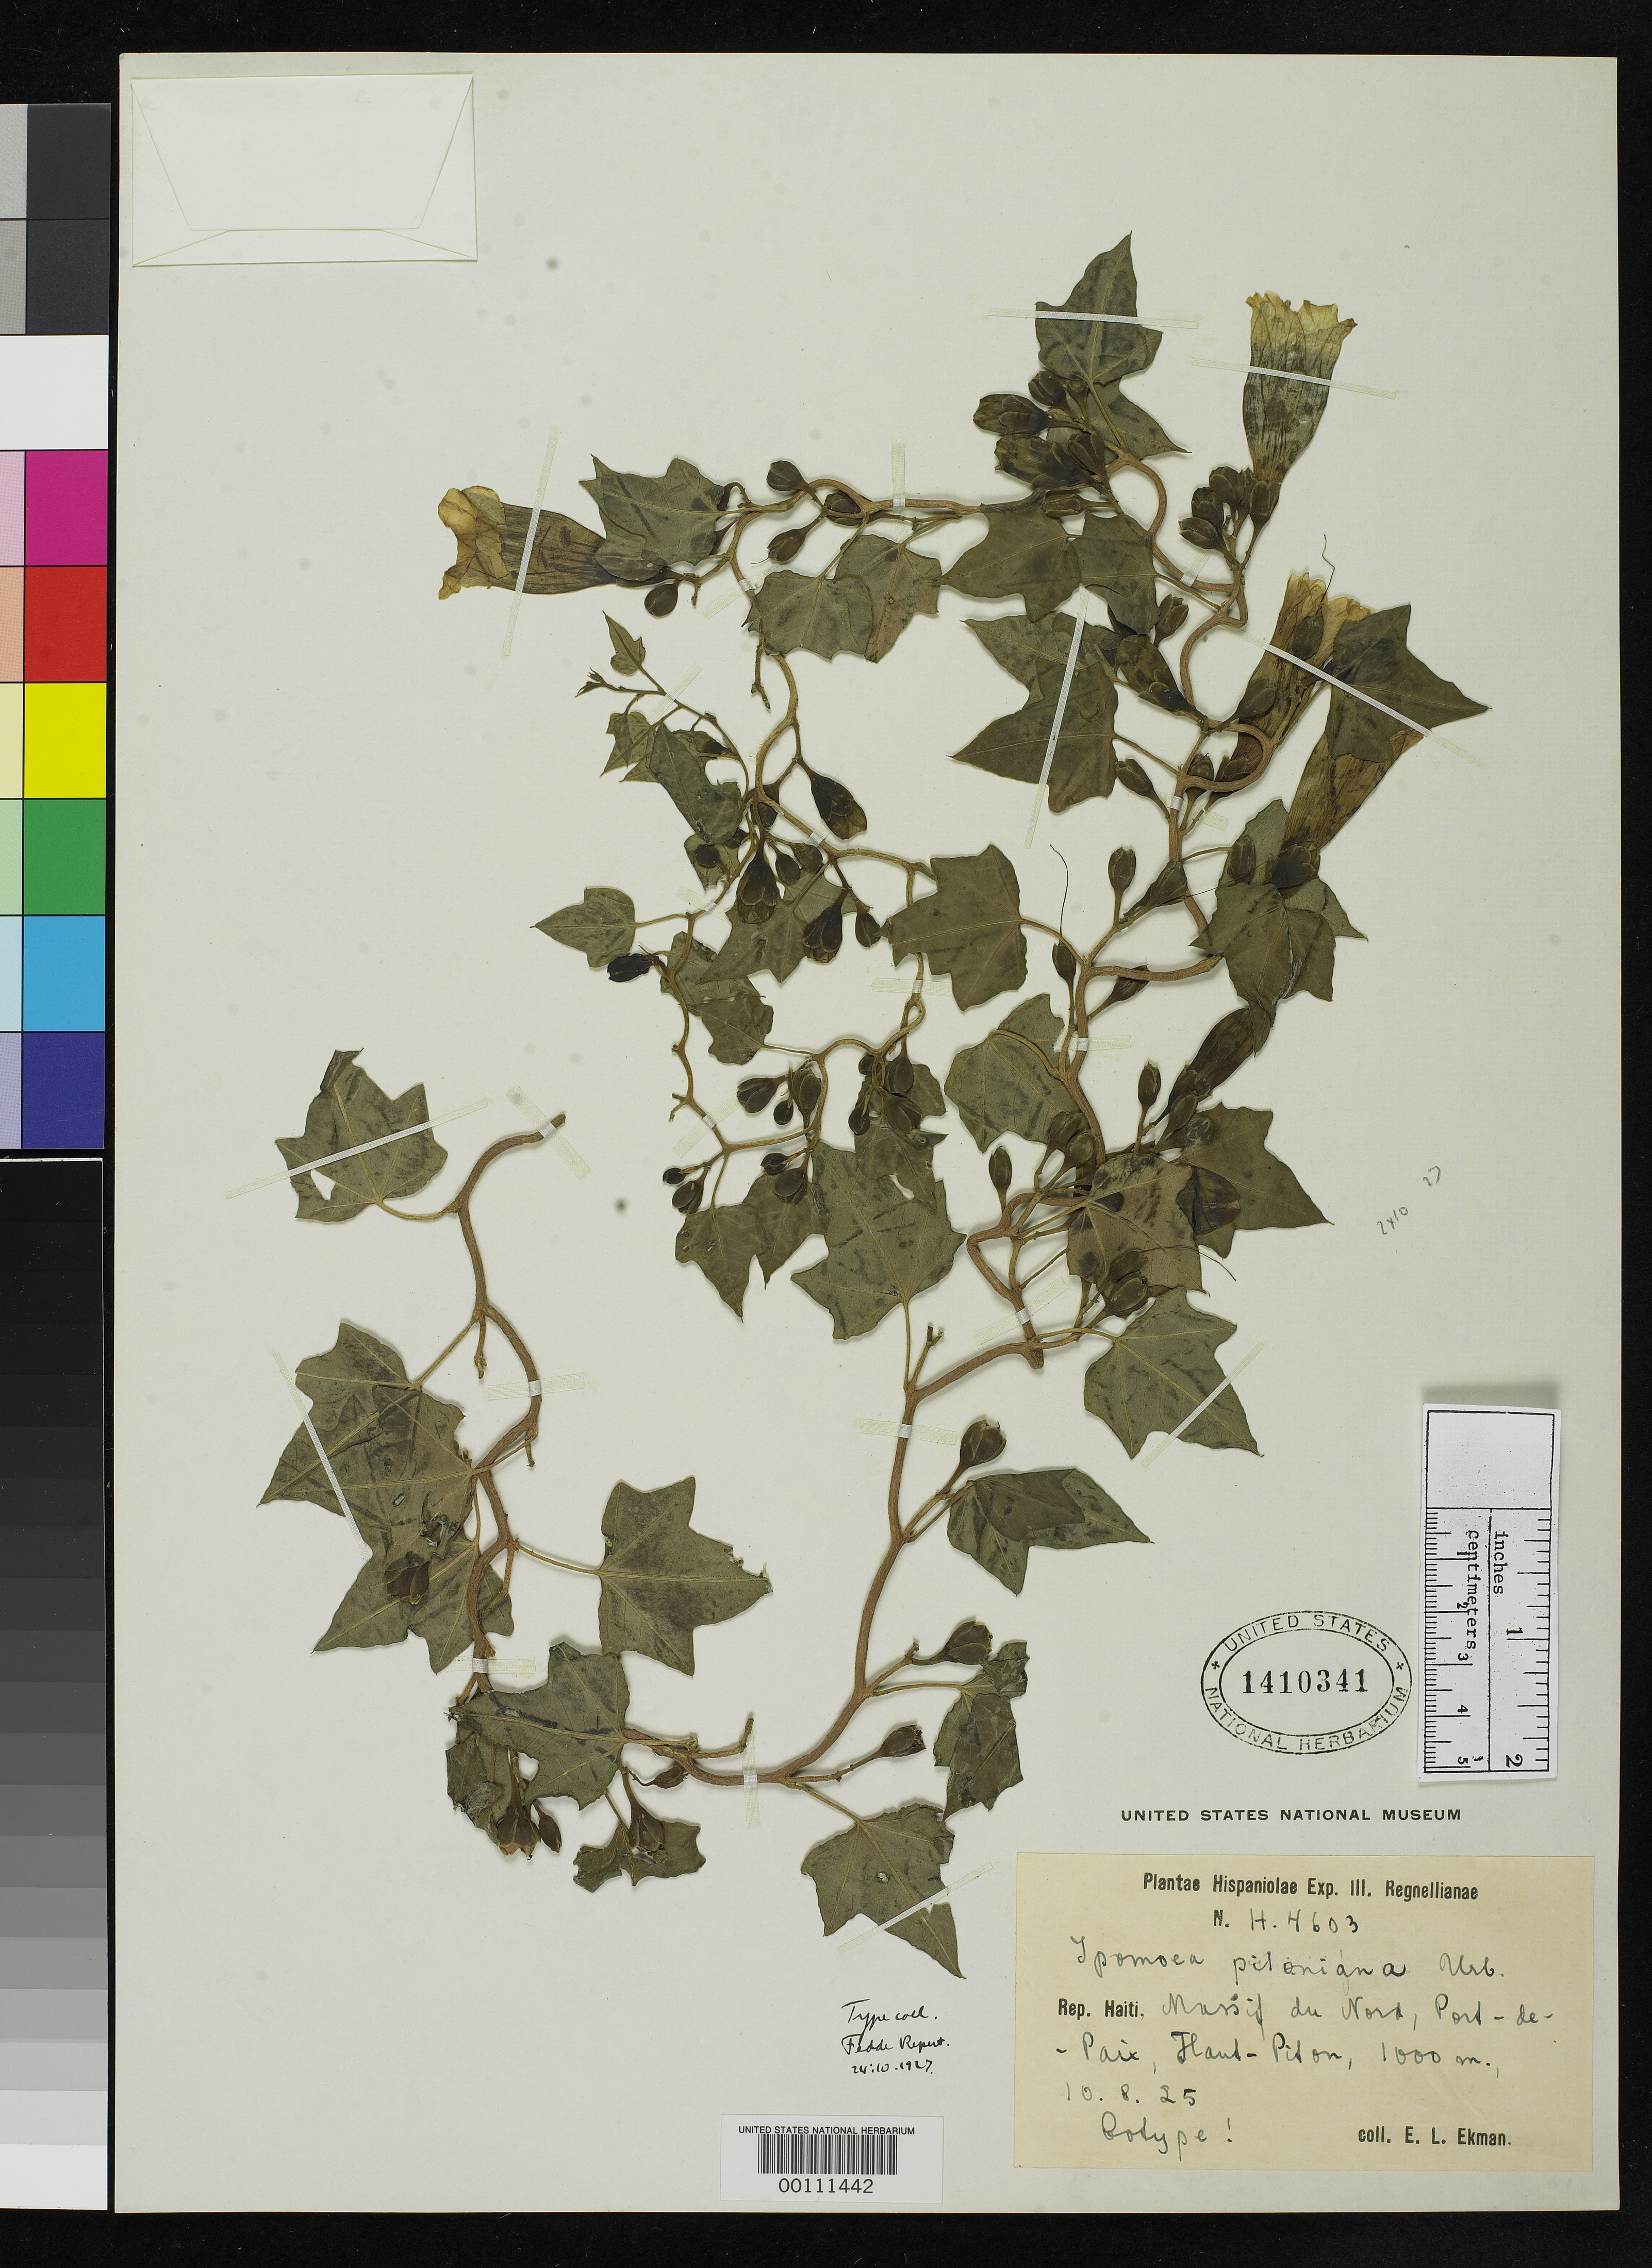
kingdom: Plantae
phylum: Tracheophyta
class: Magnoliopsida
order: Solanales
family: Convolvulaceae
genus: Ipomoea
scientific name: Ipomoea pitoniana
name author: Urb.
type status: Isotype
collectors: E. L. Ekman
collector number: H 4603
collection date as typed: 10 Aug 1925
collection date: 1925-08-10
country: Haiti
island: Hispaniola Island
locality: Massif du Nord, Port-de-Paix, Haut-piton.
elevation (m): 1000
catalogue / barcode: US 1410341